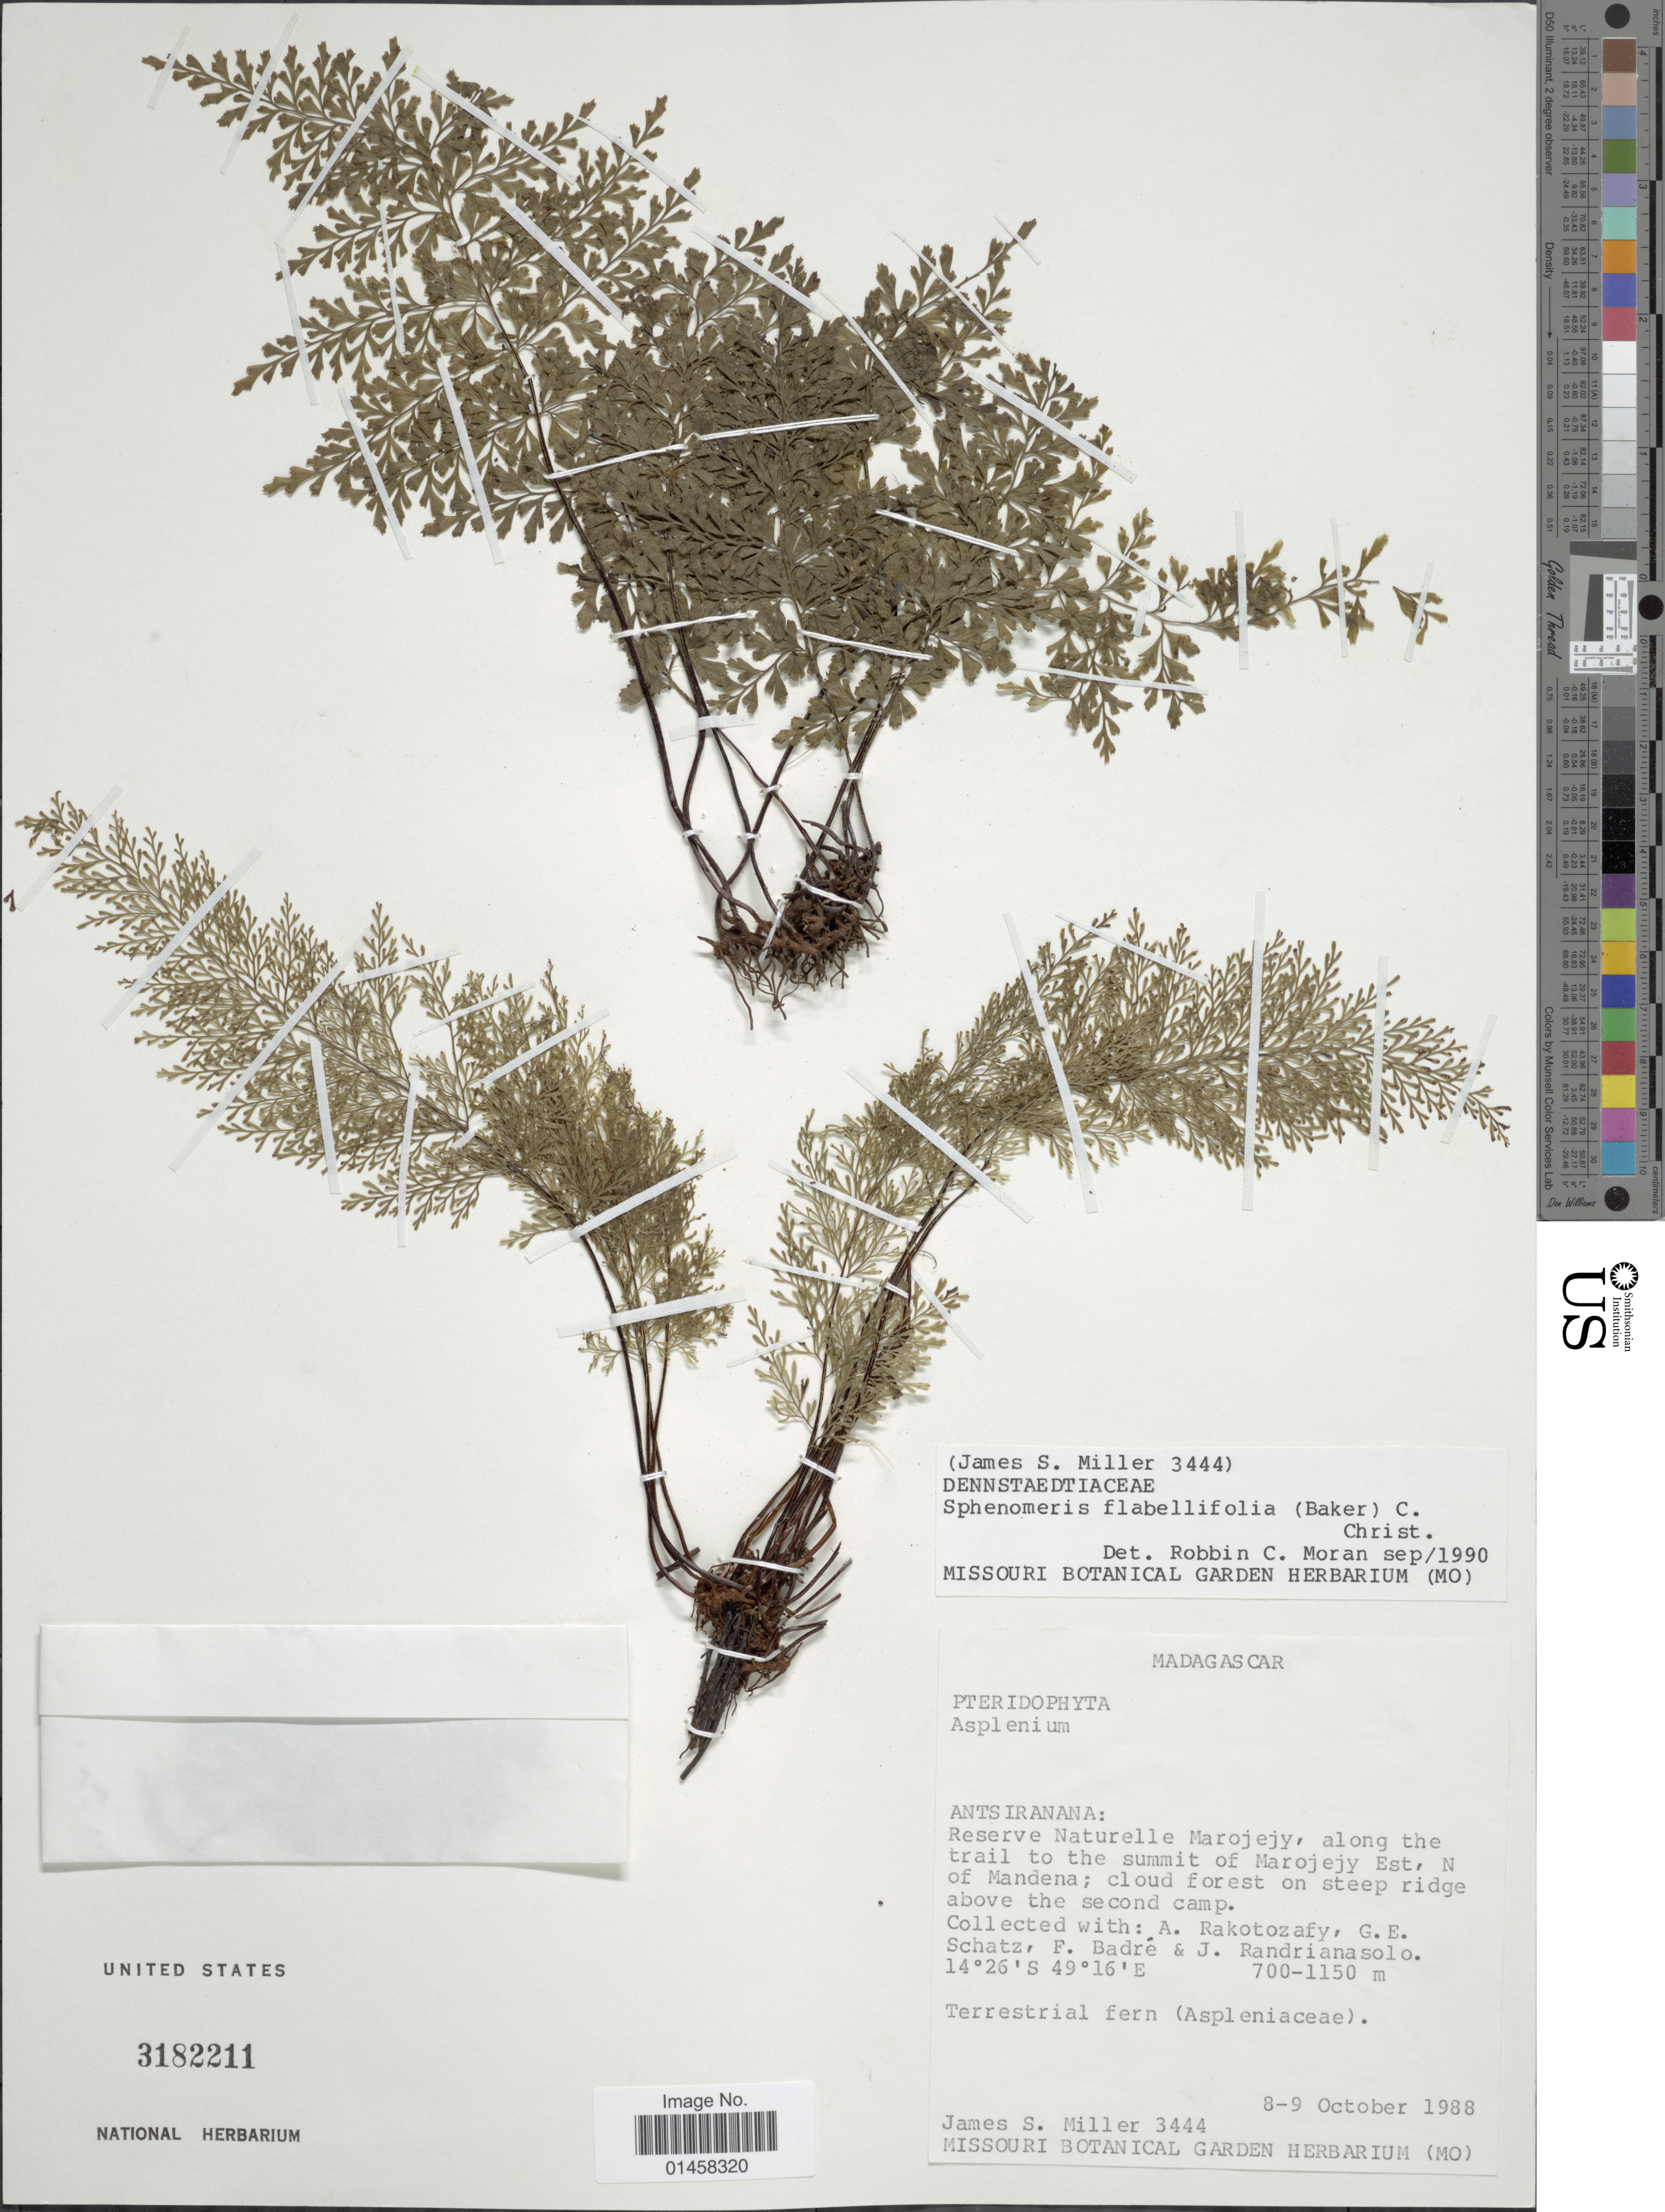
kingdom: Plantae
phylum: Tracheophyta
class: Polypodiopsida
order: Polypodiales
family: Lindsaeaceae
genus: Sphenomeris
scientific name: Sphenomeris flabellifolia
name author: (Baker) C. Chr.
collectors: J. S. Miller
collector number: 3444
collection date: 1988-10-08/1988-10-09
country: Madagascar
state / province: Sava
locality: Reserve Naturelle Marojejy, along the trail to the summit of Marojejy Est, N of Mandena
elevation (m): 700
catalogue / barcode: US 3182211